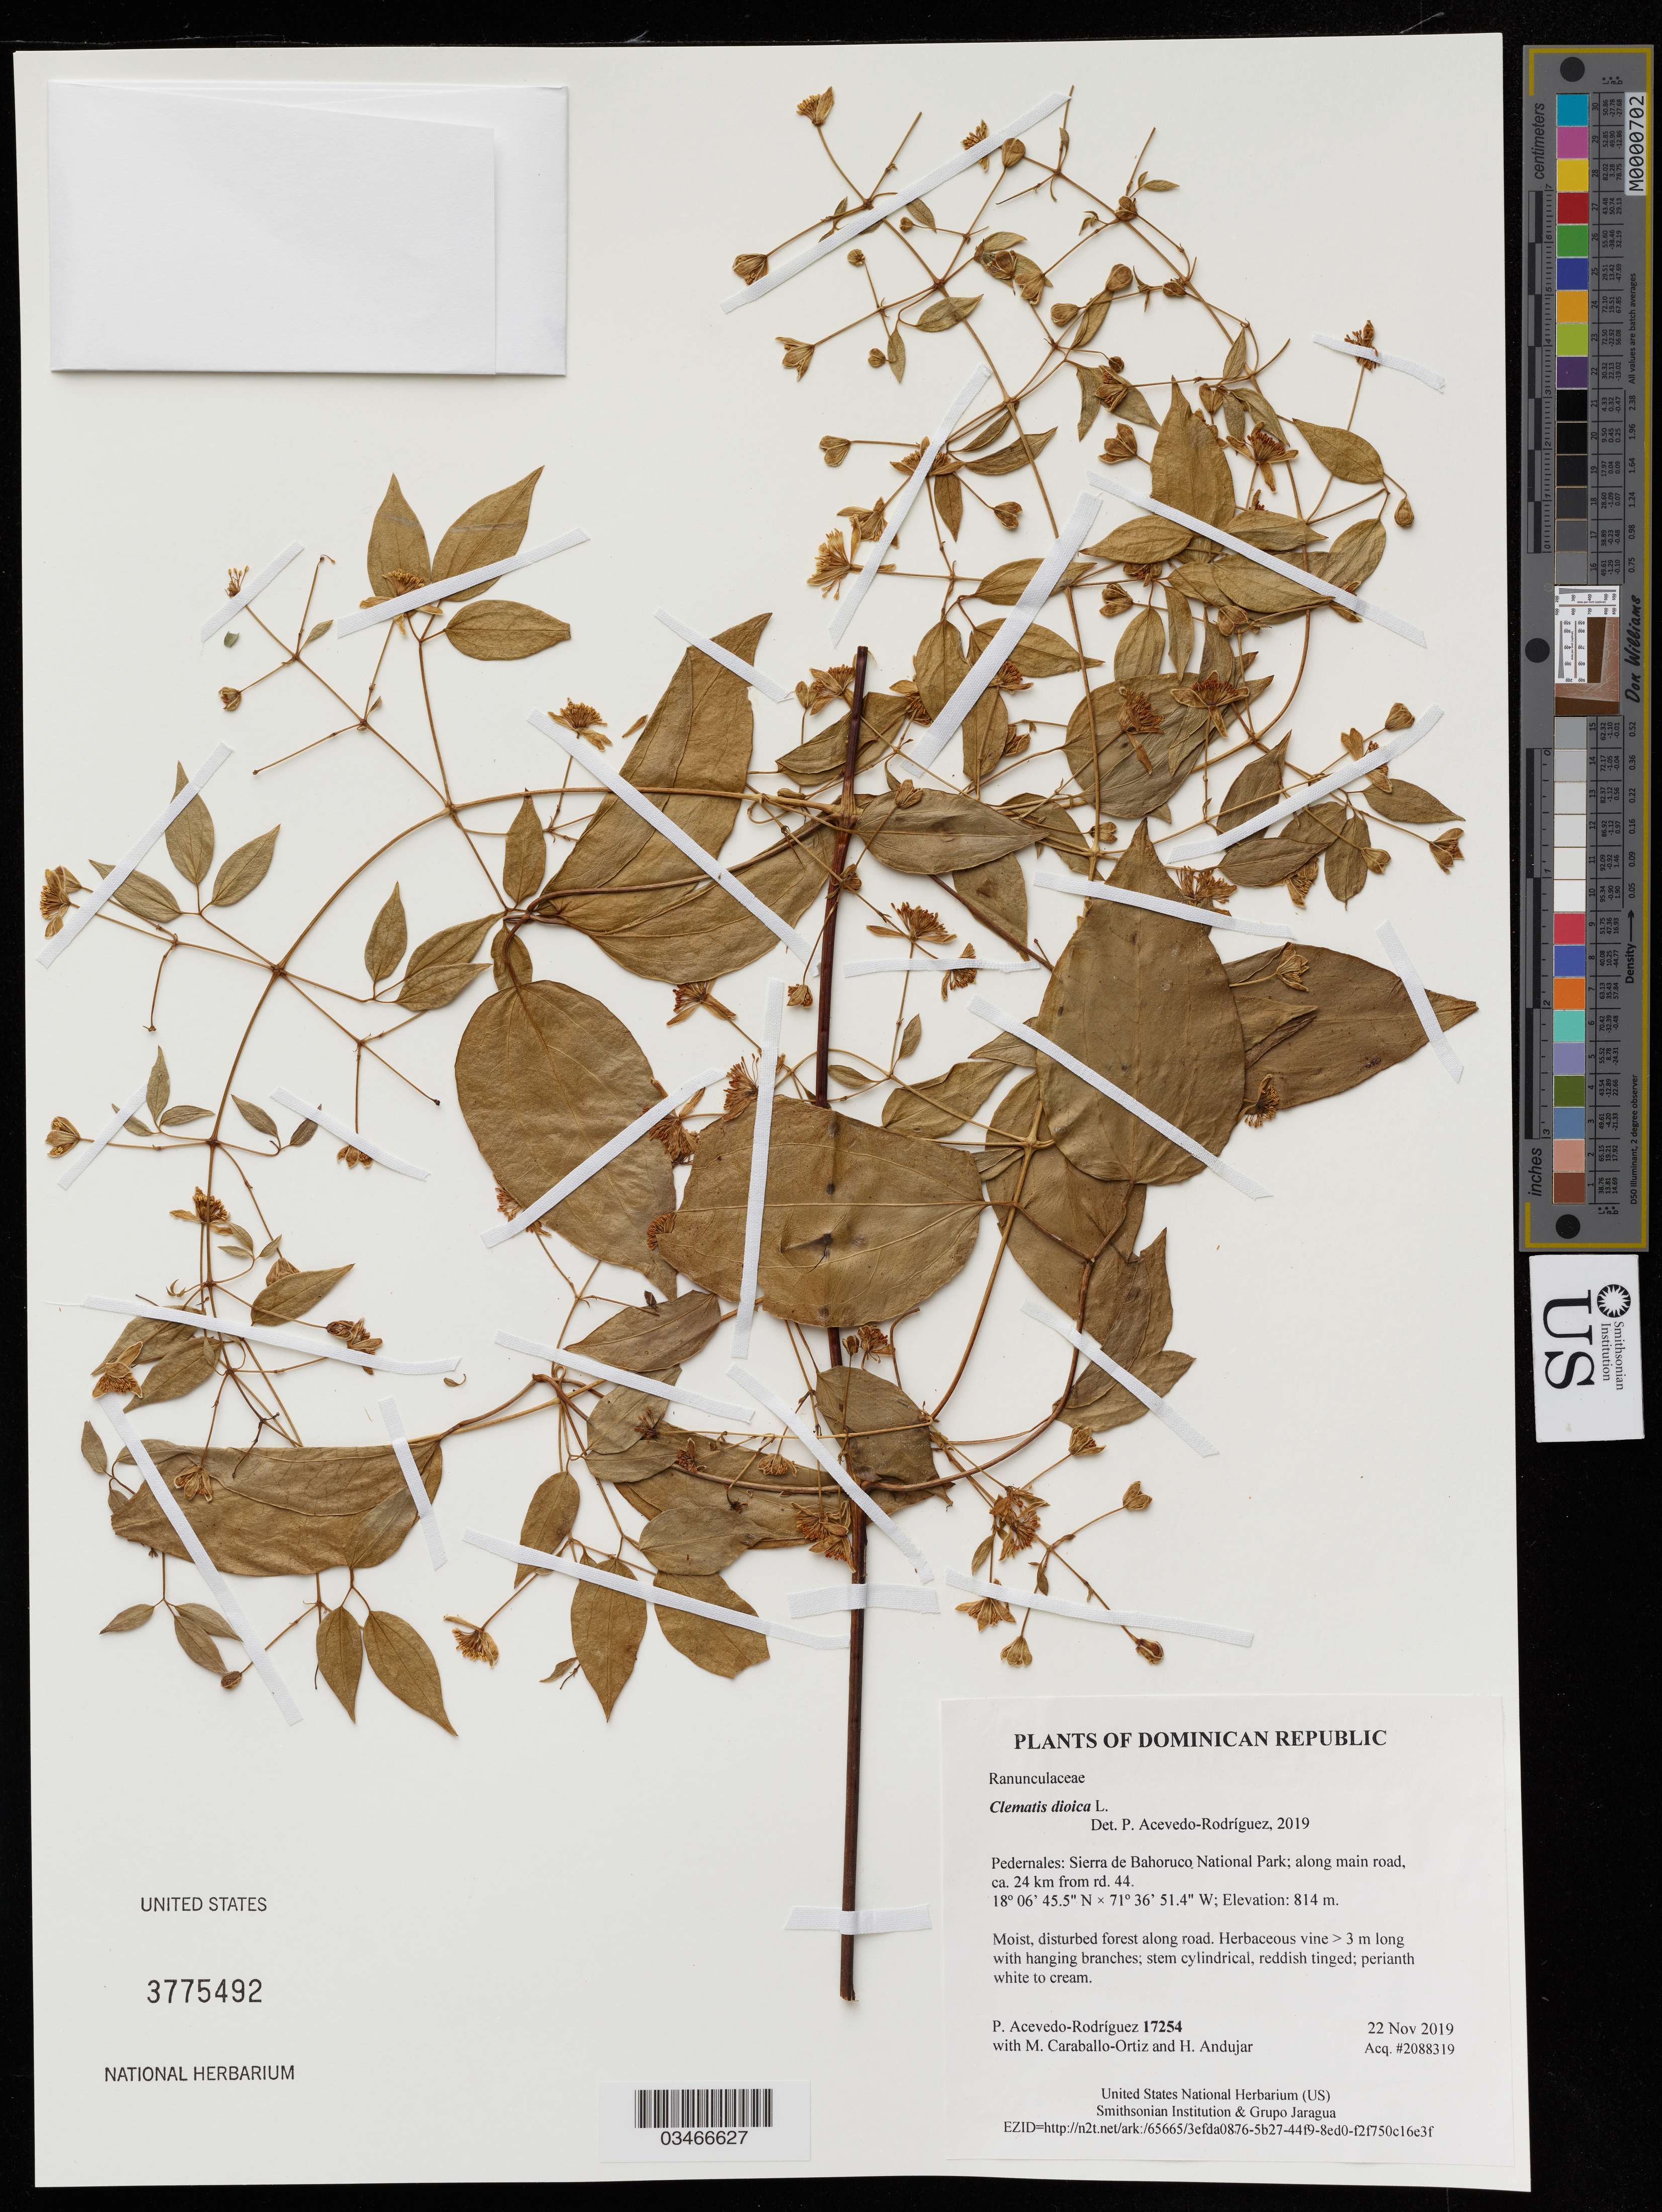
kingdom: Plantae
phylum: Tracheophyta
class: Magnoliopsida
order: Ranunculales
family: Ranunculaceae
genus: Clematis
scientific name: Clematis dioica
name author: L.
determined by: Acevedo-Rodriguez, P., (US), Smithsonian Institution - National Museum of Natural History (UNITED STATES)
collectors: P. Acevedo-Rodriguez, M. Caraballo-Ortiz & H. Andujar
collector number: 17254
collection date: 2019-11-22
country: Dominican Republic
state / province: Pedernales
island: Hispaniola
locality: Sierra de Bahoruco National Park; along main road, ca. 24 km from RD 44.; moist , disturbed forest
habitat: Moist, disturbed forest along road.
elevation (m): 814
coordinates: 18.11263 N, 71.61427 W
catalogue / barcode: US 3775492